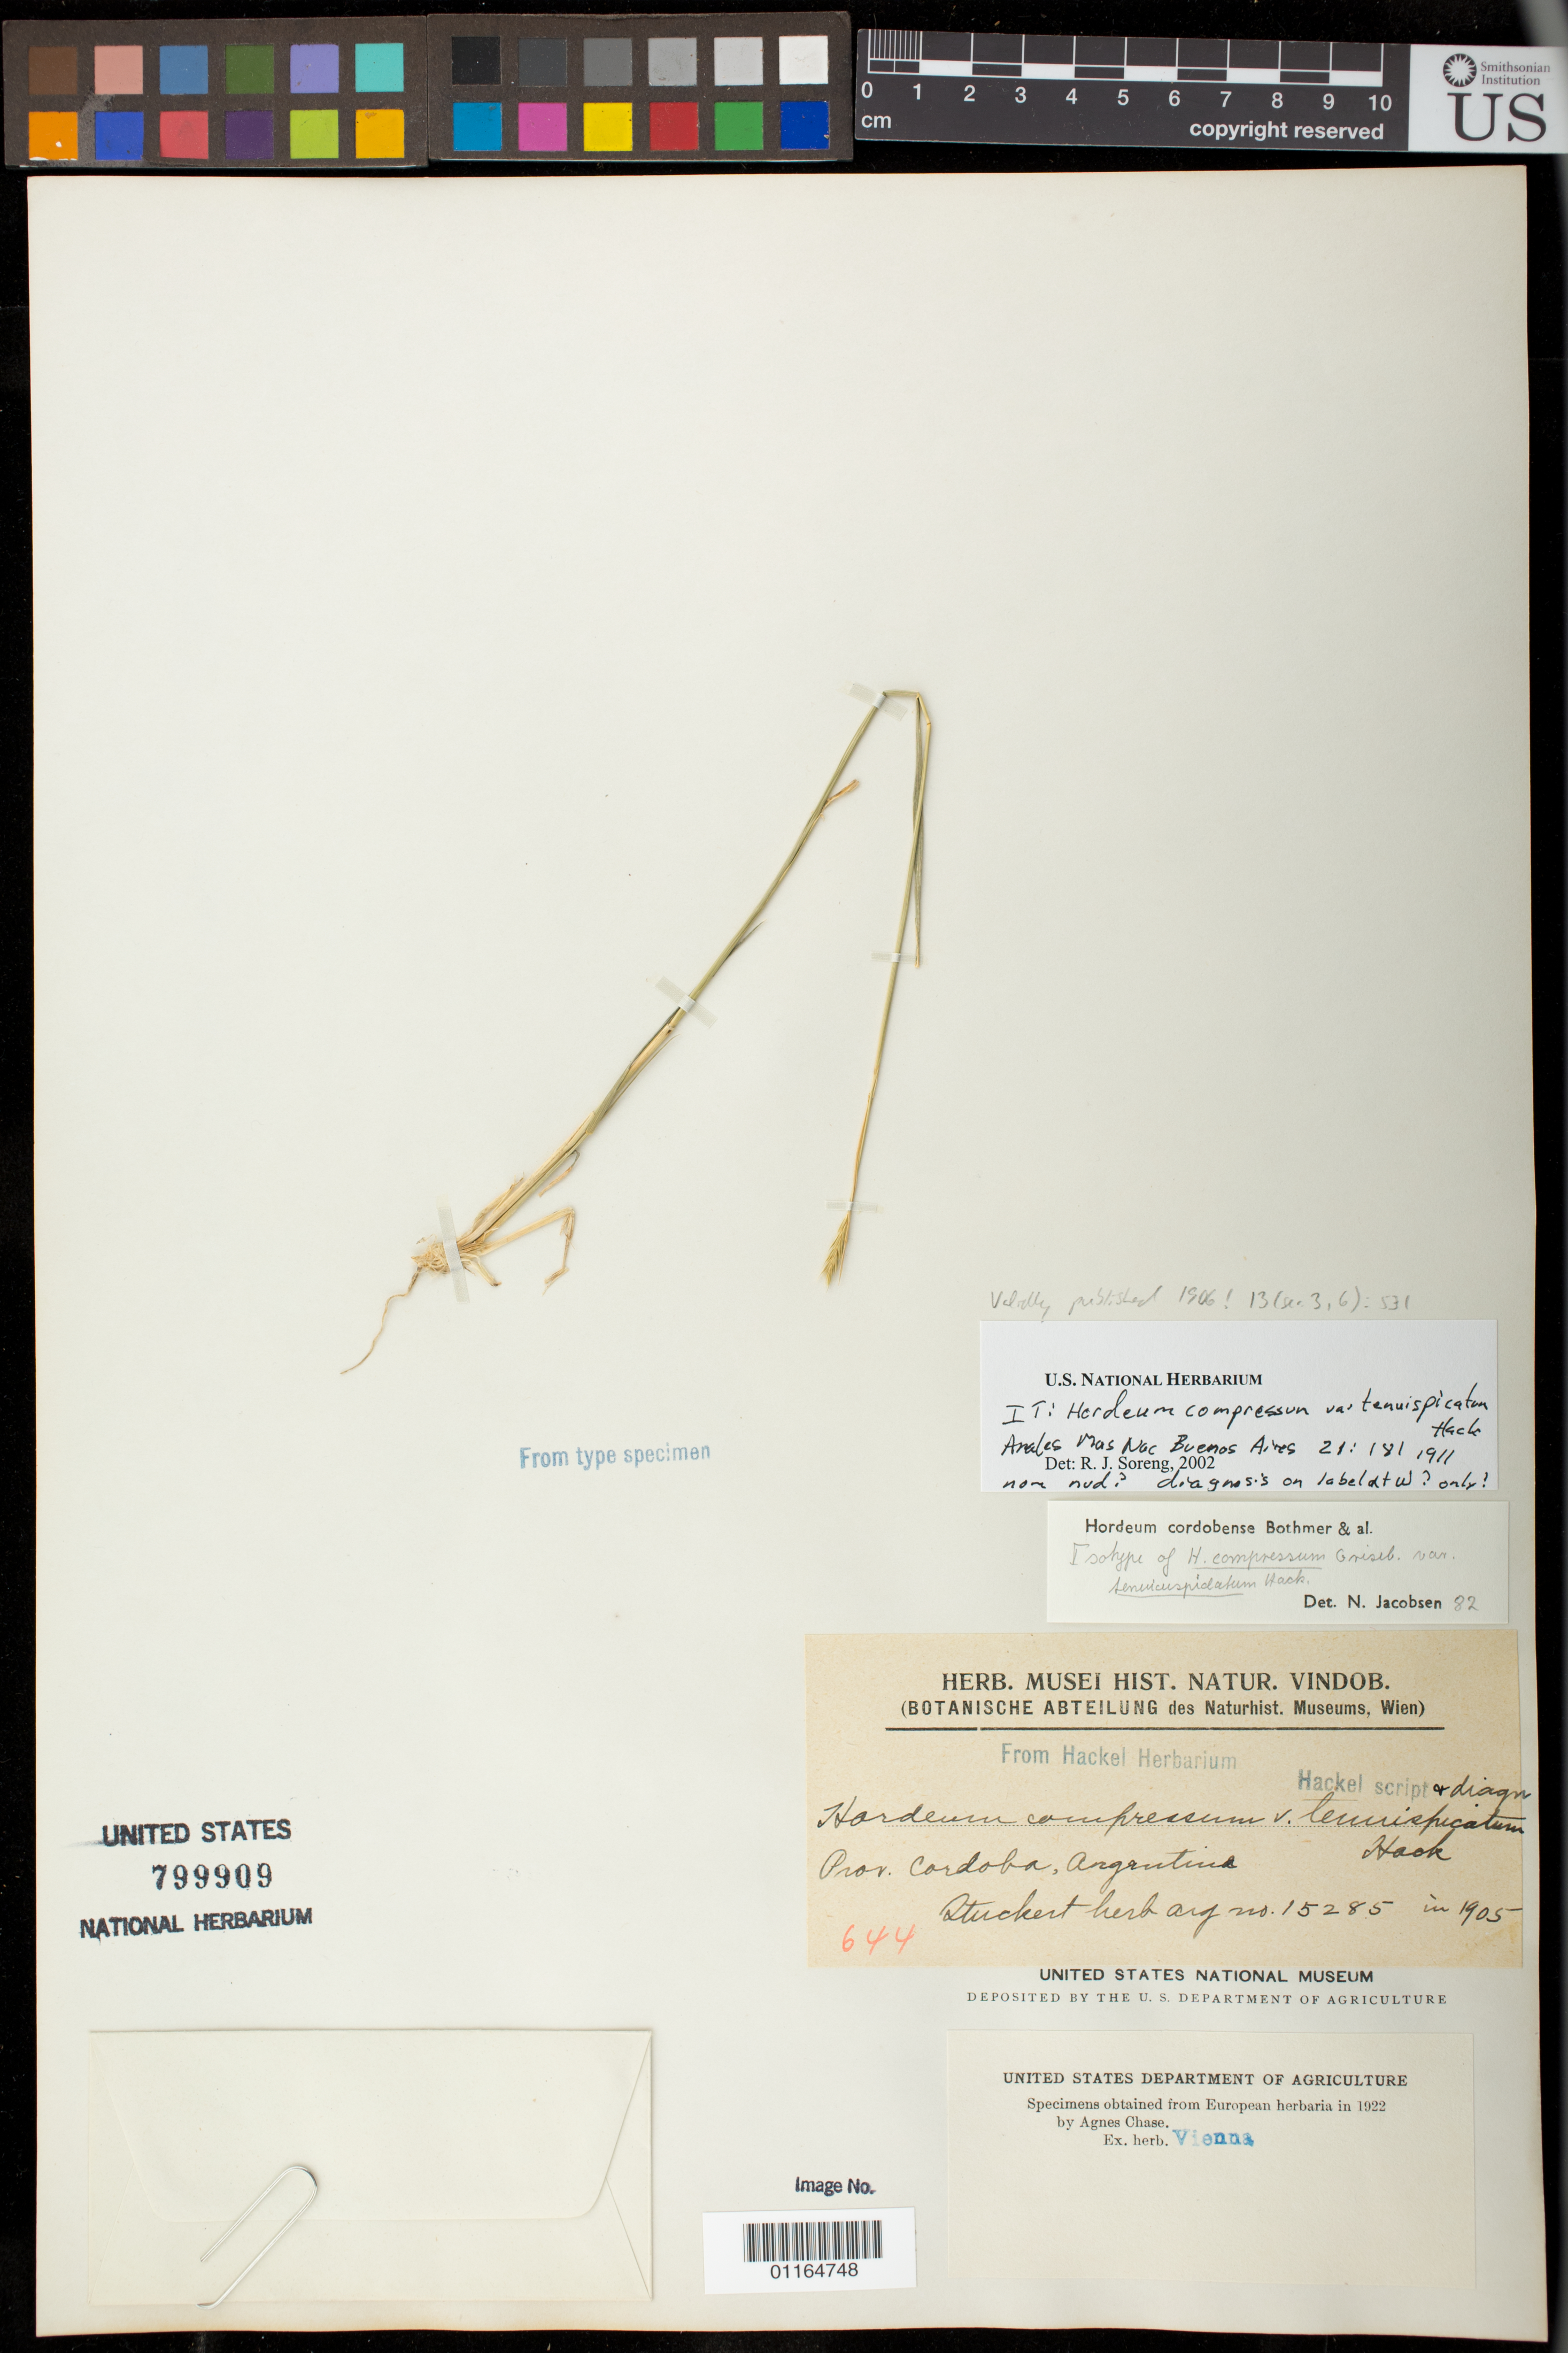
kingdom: Plantae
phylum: Tracheophyta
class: Liliopsida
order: Poales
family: Poaceae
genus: Hordeum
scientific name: Hordeum compressum var. tenuispicatum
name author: Hack. & Stuck. in Stuck.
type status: Isotype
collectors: T. Stuckert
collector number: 15285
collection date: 1905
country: Argentina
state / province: Córdoba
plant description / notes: Fragmentary material of type specimen ex herb. Hackel (Vienna)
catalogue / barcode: US 799909